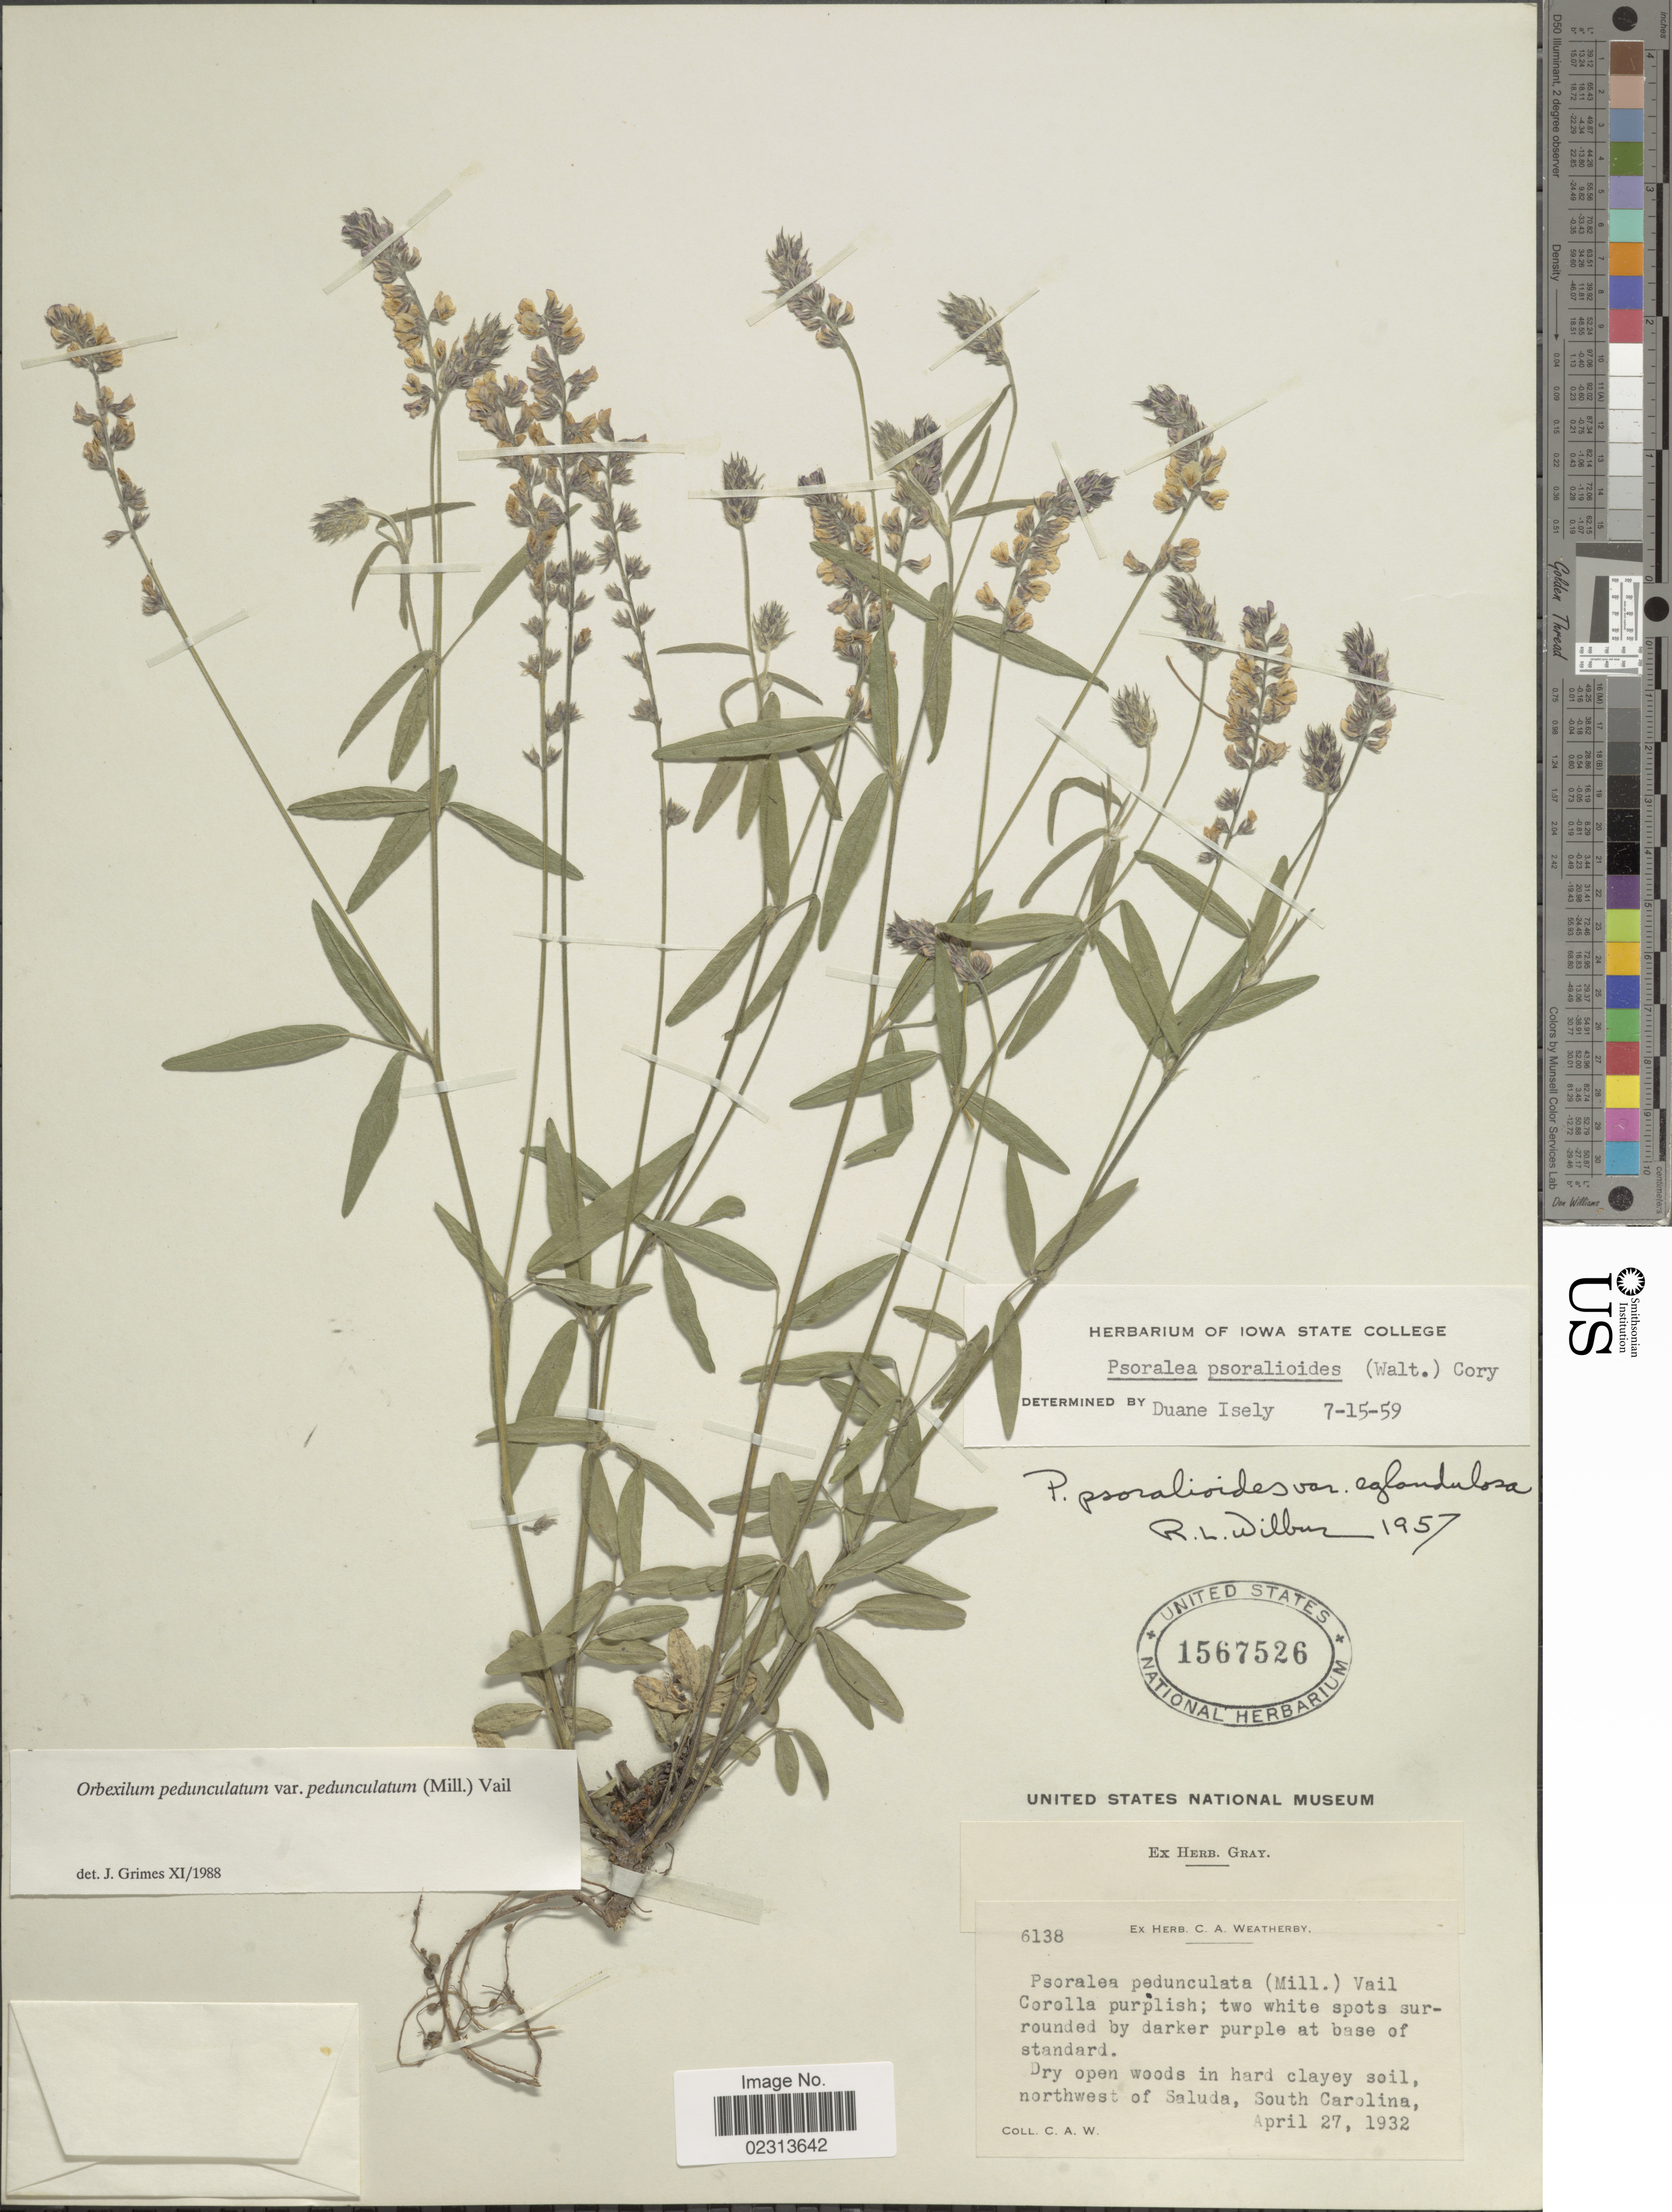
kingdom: Plantae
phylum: Tracheophyta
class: Magnoliopsida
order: Fabales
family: Fabaceae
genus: Orbexilum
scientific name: Orbexilum pedunculatum var. pedunculatum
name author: (Miller) Rydberg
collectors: C. A. Weatherby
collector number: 6138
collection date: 1932-04-27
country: United States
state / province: South Carolina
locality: Northwest of Saluda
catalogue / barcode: US 1567526